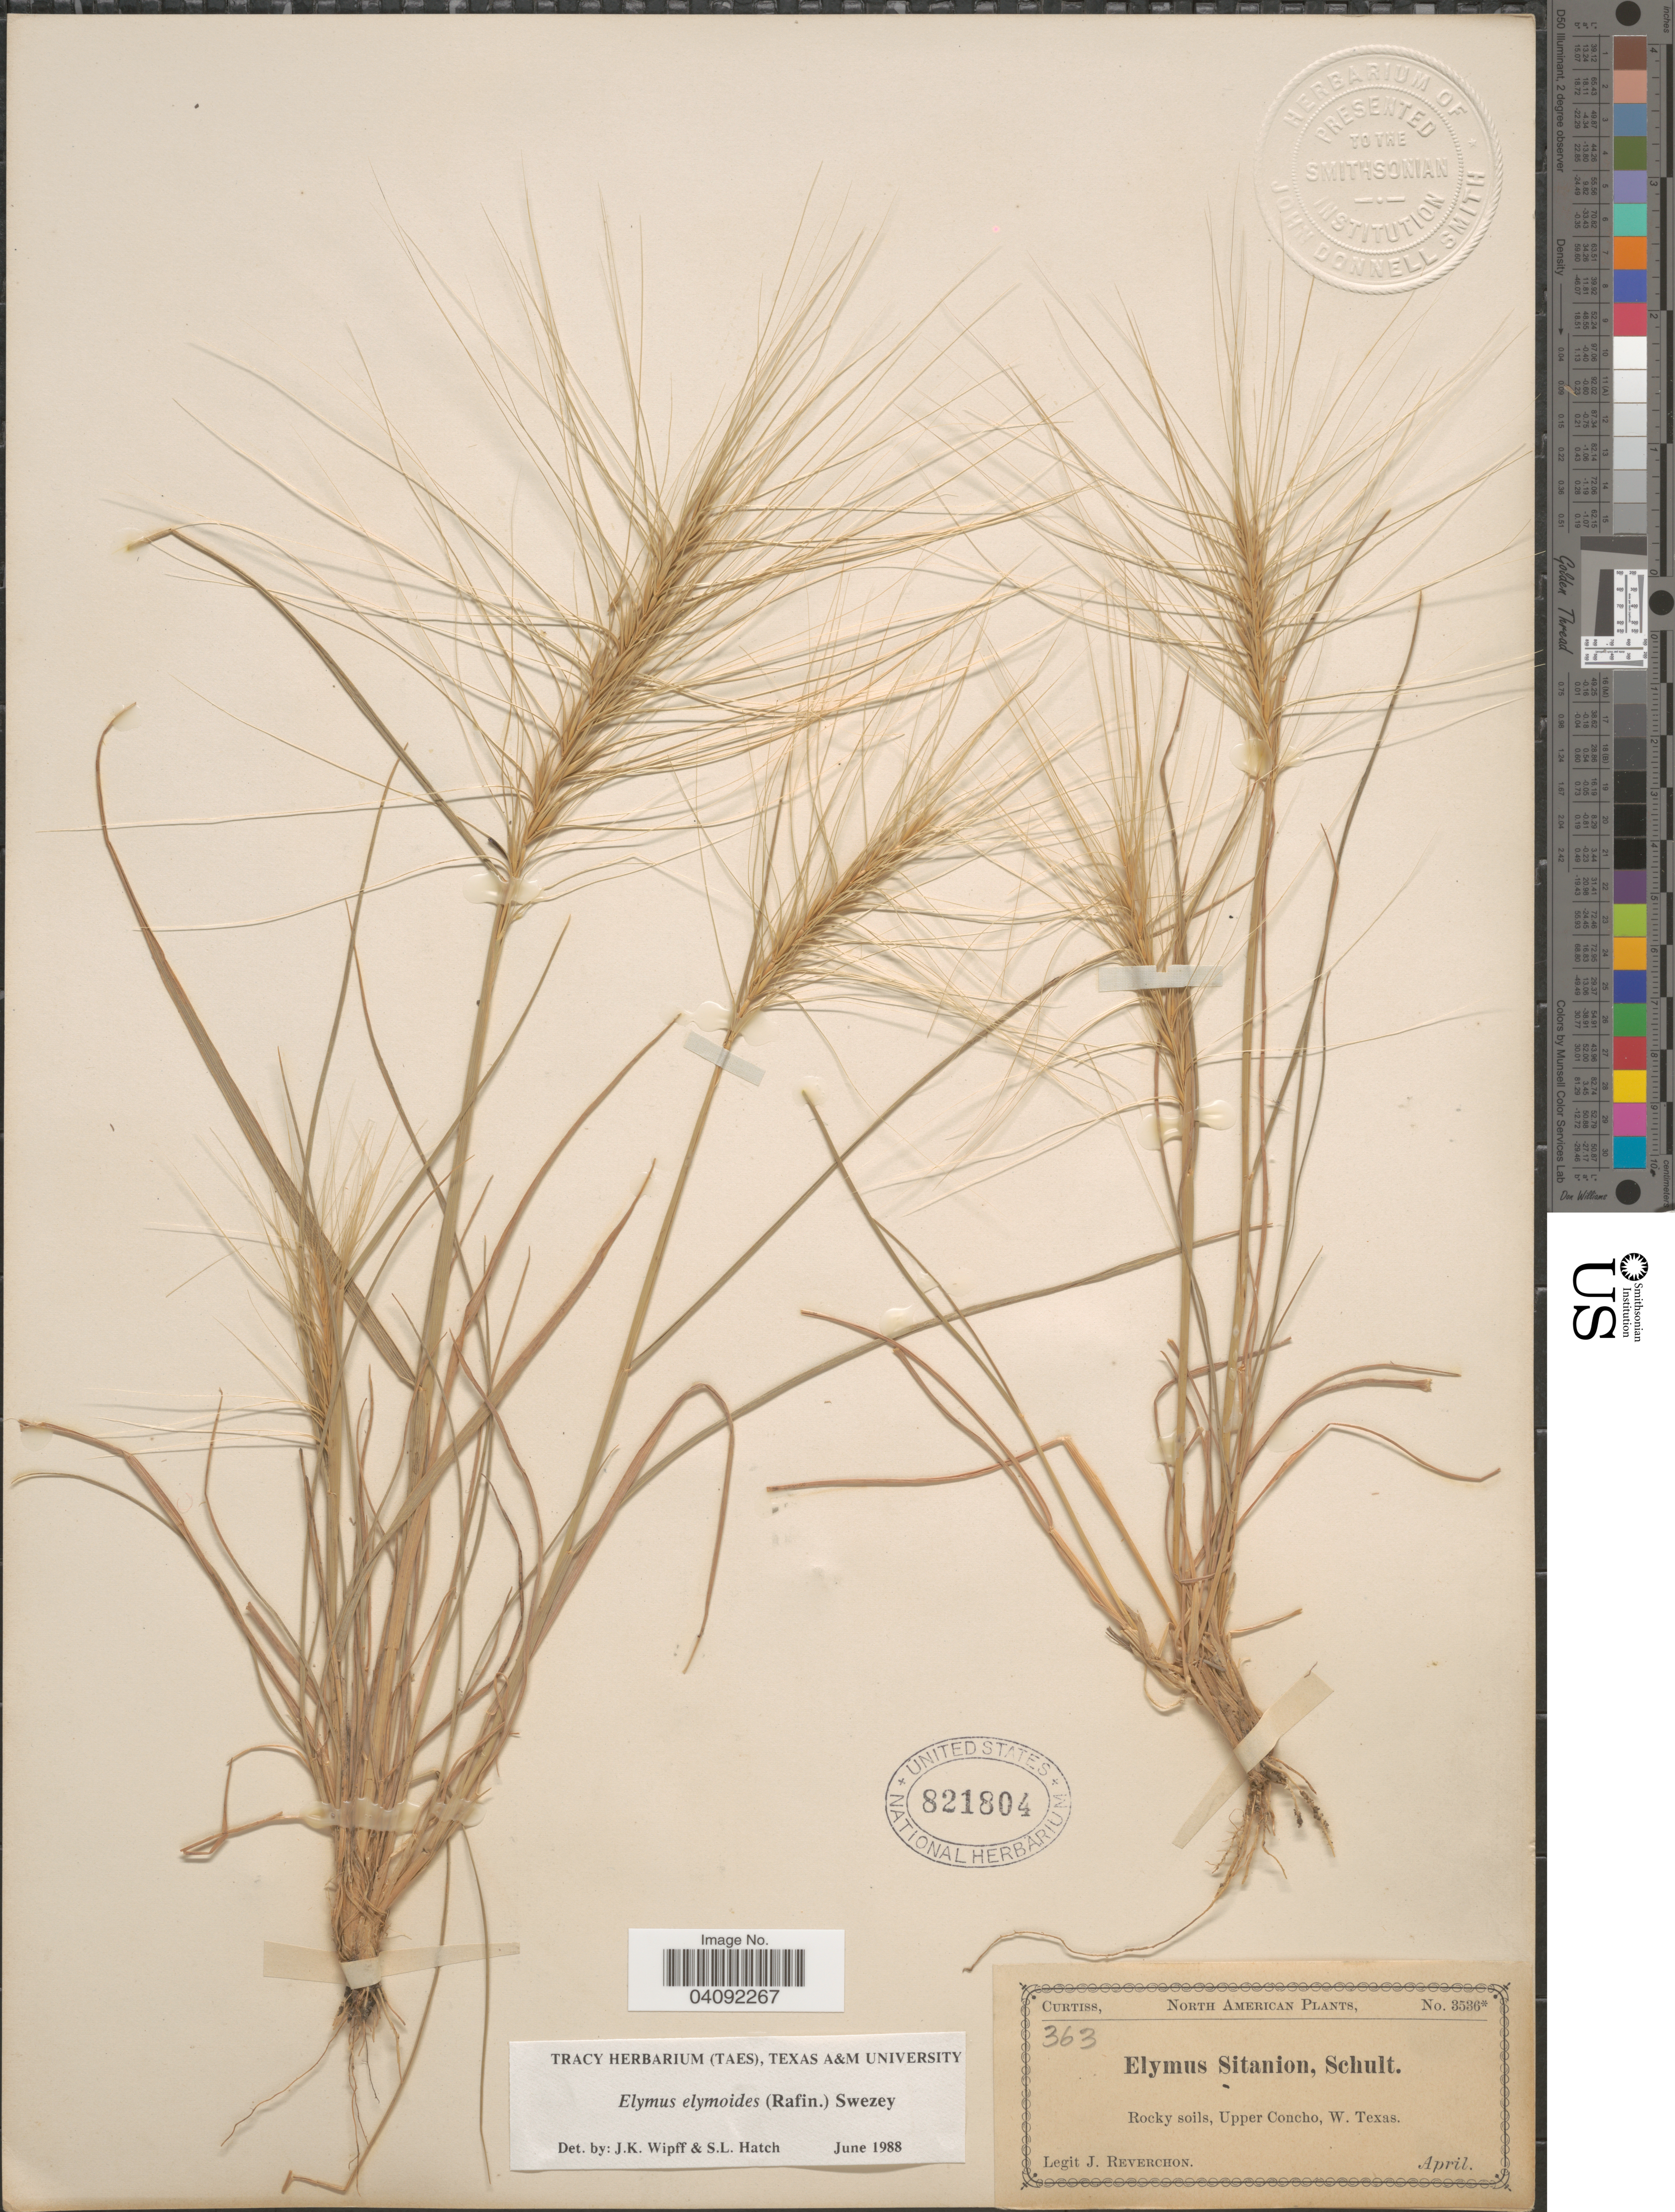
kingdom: Plantae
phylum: Tracheophyta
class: Liliopsida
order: Poales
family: Poaceae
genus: Elymus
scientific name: Elymus elymoides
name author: (Raf.) Swezey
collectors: J. Reverchon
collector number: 3536/363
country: United States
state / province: Texas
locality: Rocky soils, Upper Concho.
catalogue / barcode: US 821804